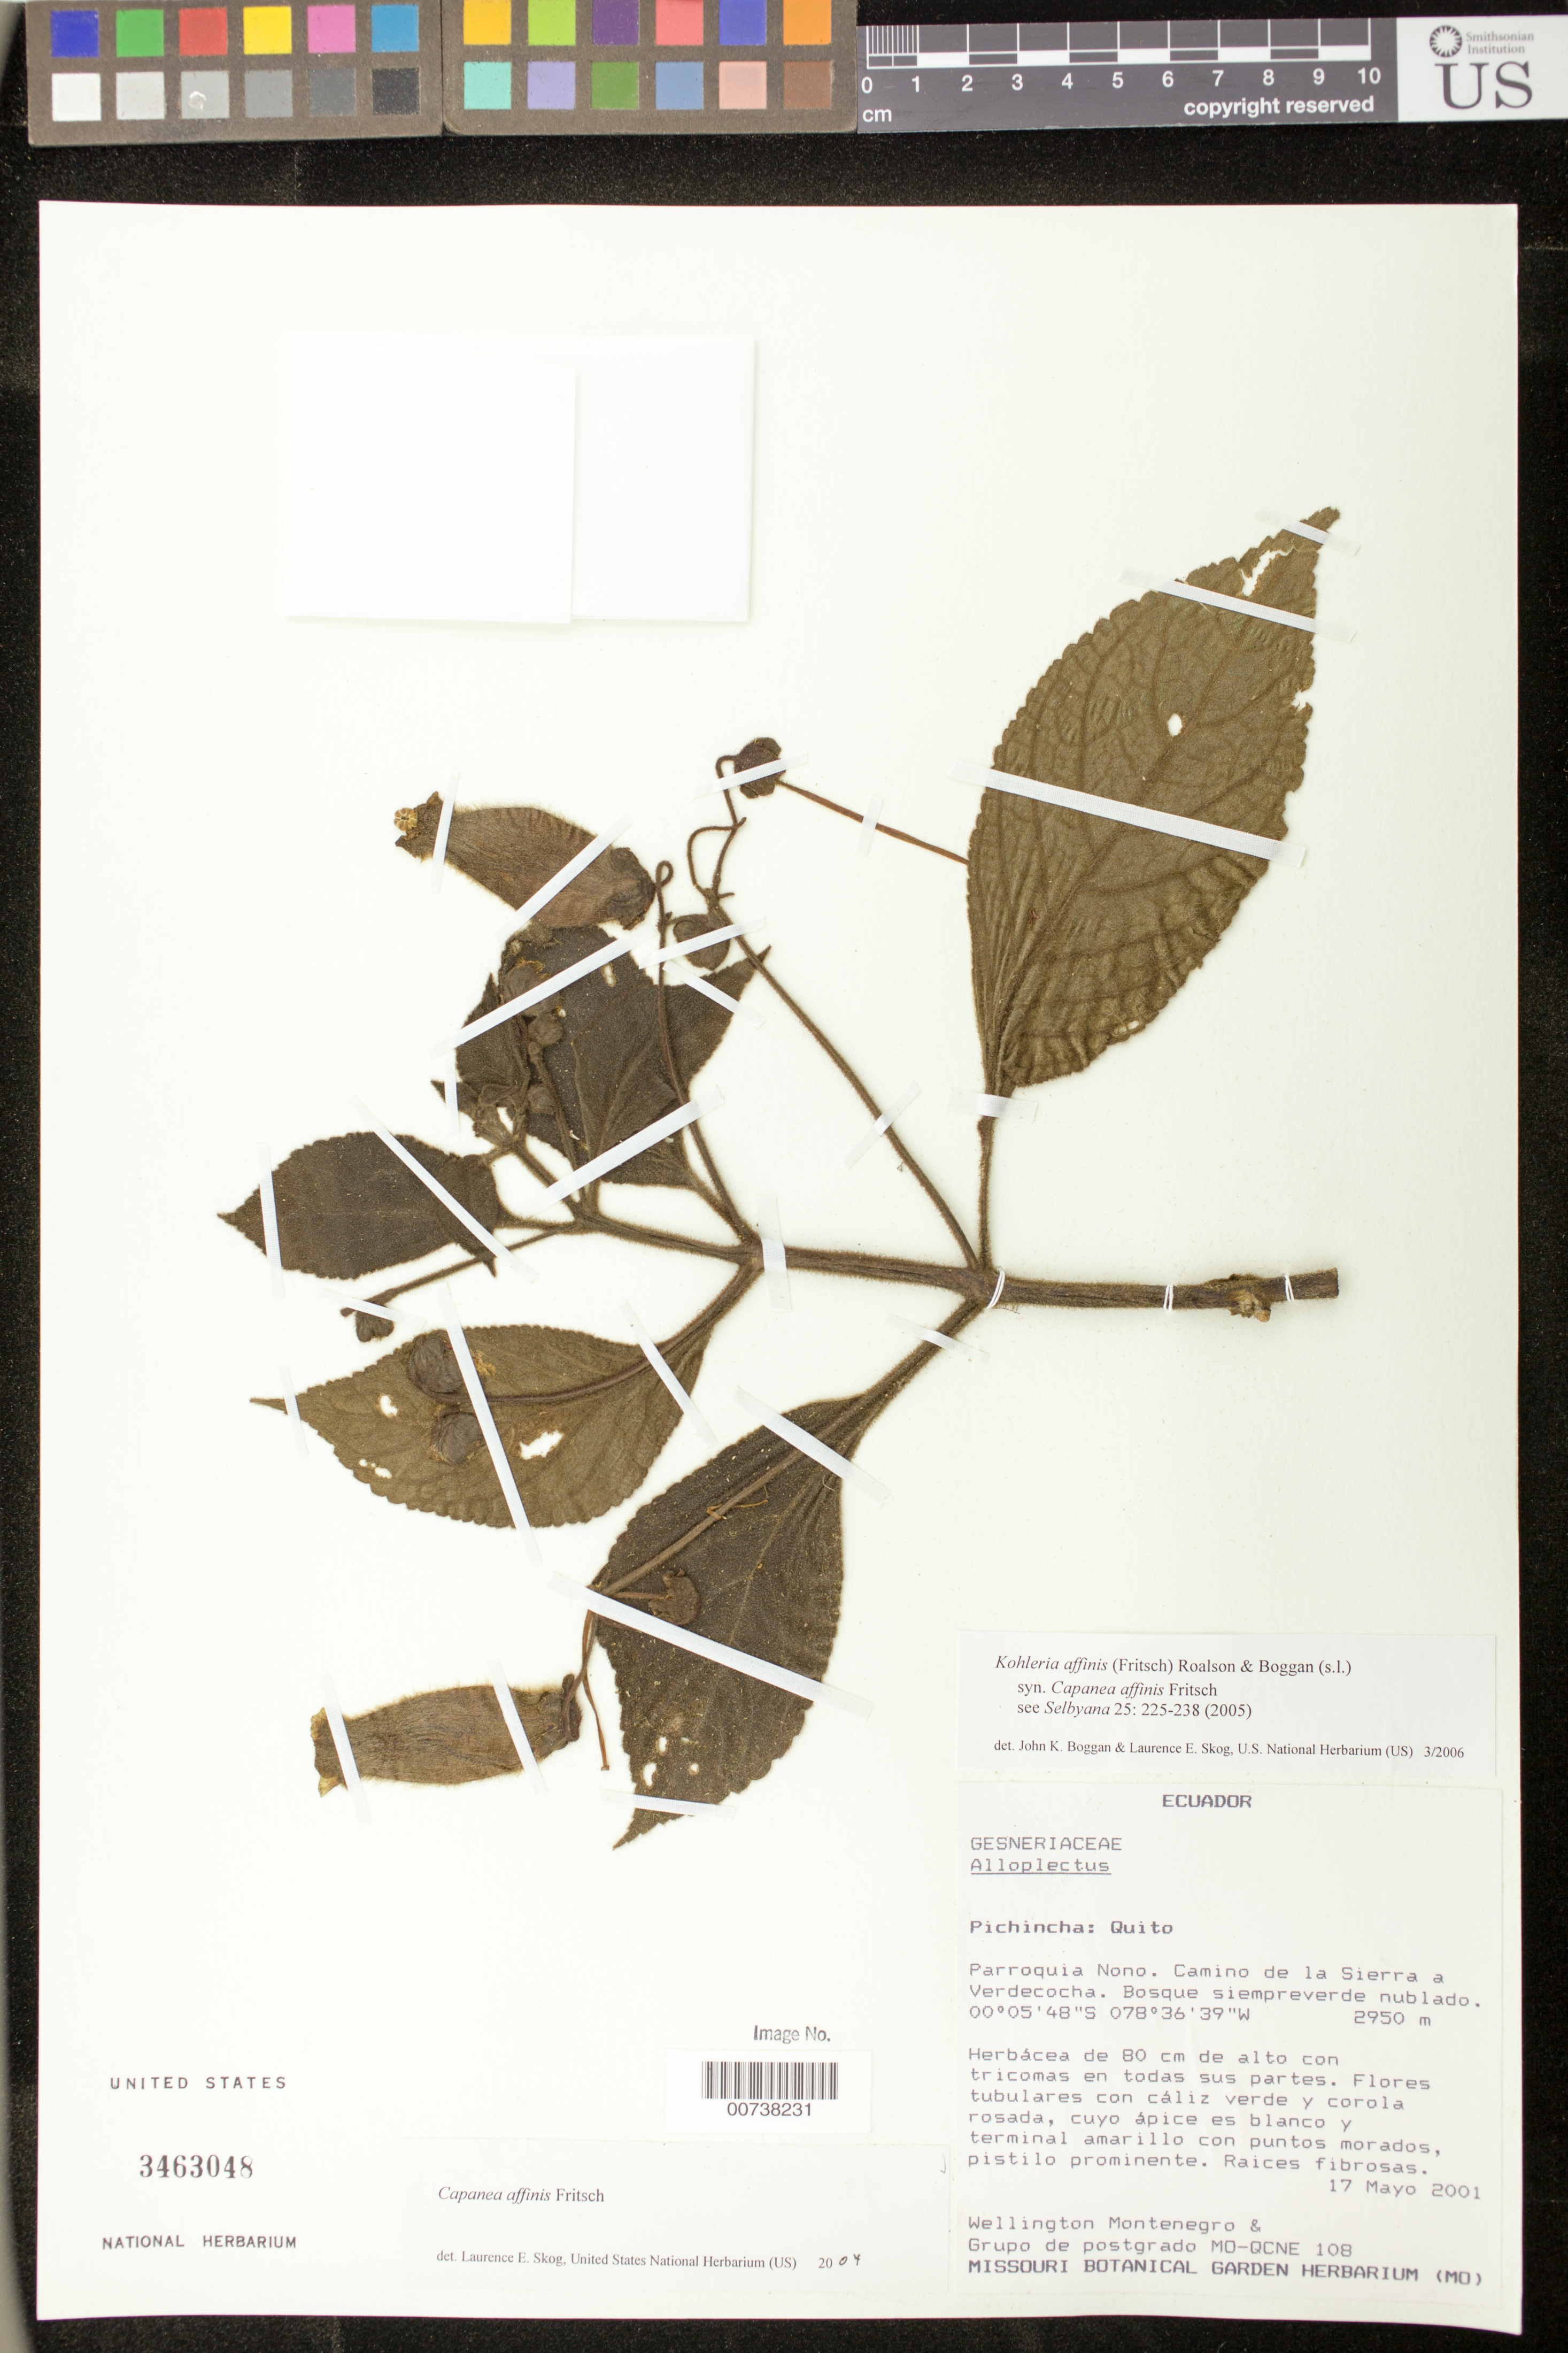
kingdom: Plantae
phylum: Tracheophyta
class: Magnoliopsida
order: Lamiales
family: Gesneriaceae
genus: Kohleria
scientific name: Kohleria affinis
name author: (Fritsch) Roalson & Boggan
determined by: Boggan, J. K.; Skog, L. E.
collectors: W. Montenegro & Grupo Post-Grado MO-QCNE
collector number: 108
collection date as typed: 17 May 2001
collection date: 2001-05-17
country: Ecuador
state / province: Pichincha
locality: Quito. Parroquia Nono. Camino de la Sierra a Verdecocha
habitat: Bosque siempreverde nublado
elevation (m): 2950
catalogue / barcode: US 3463048